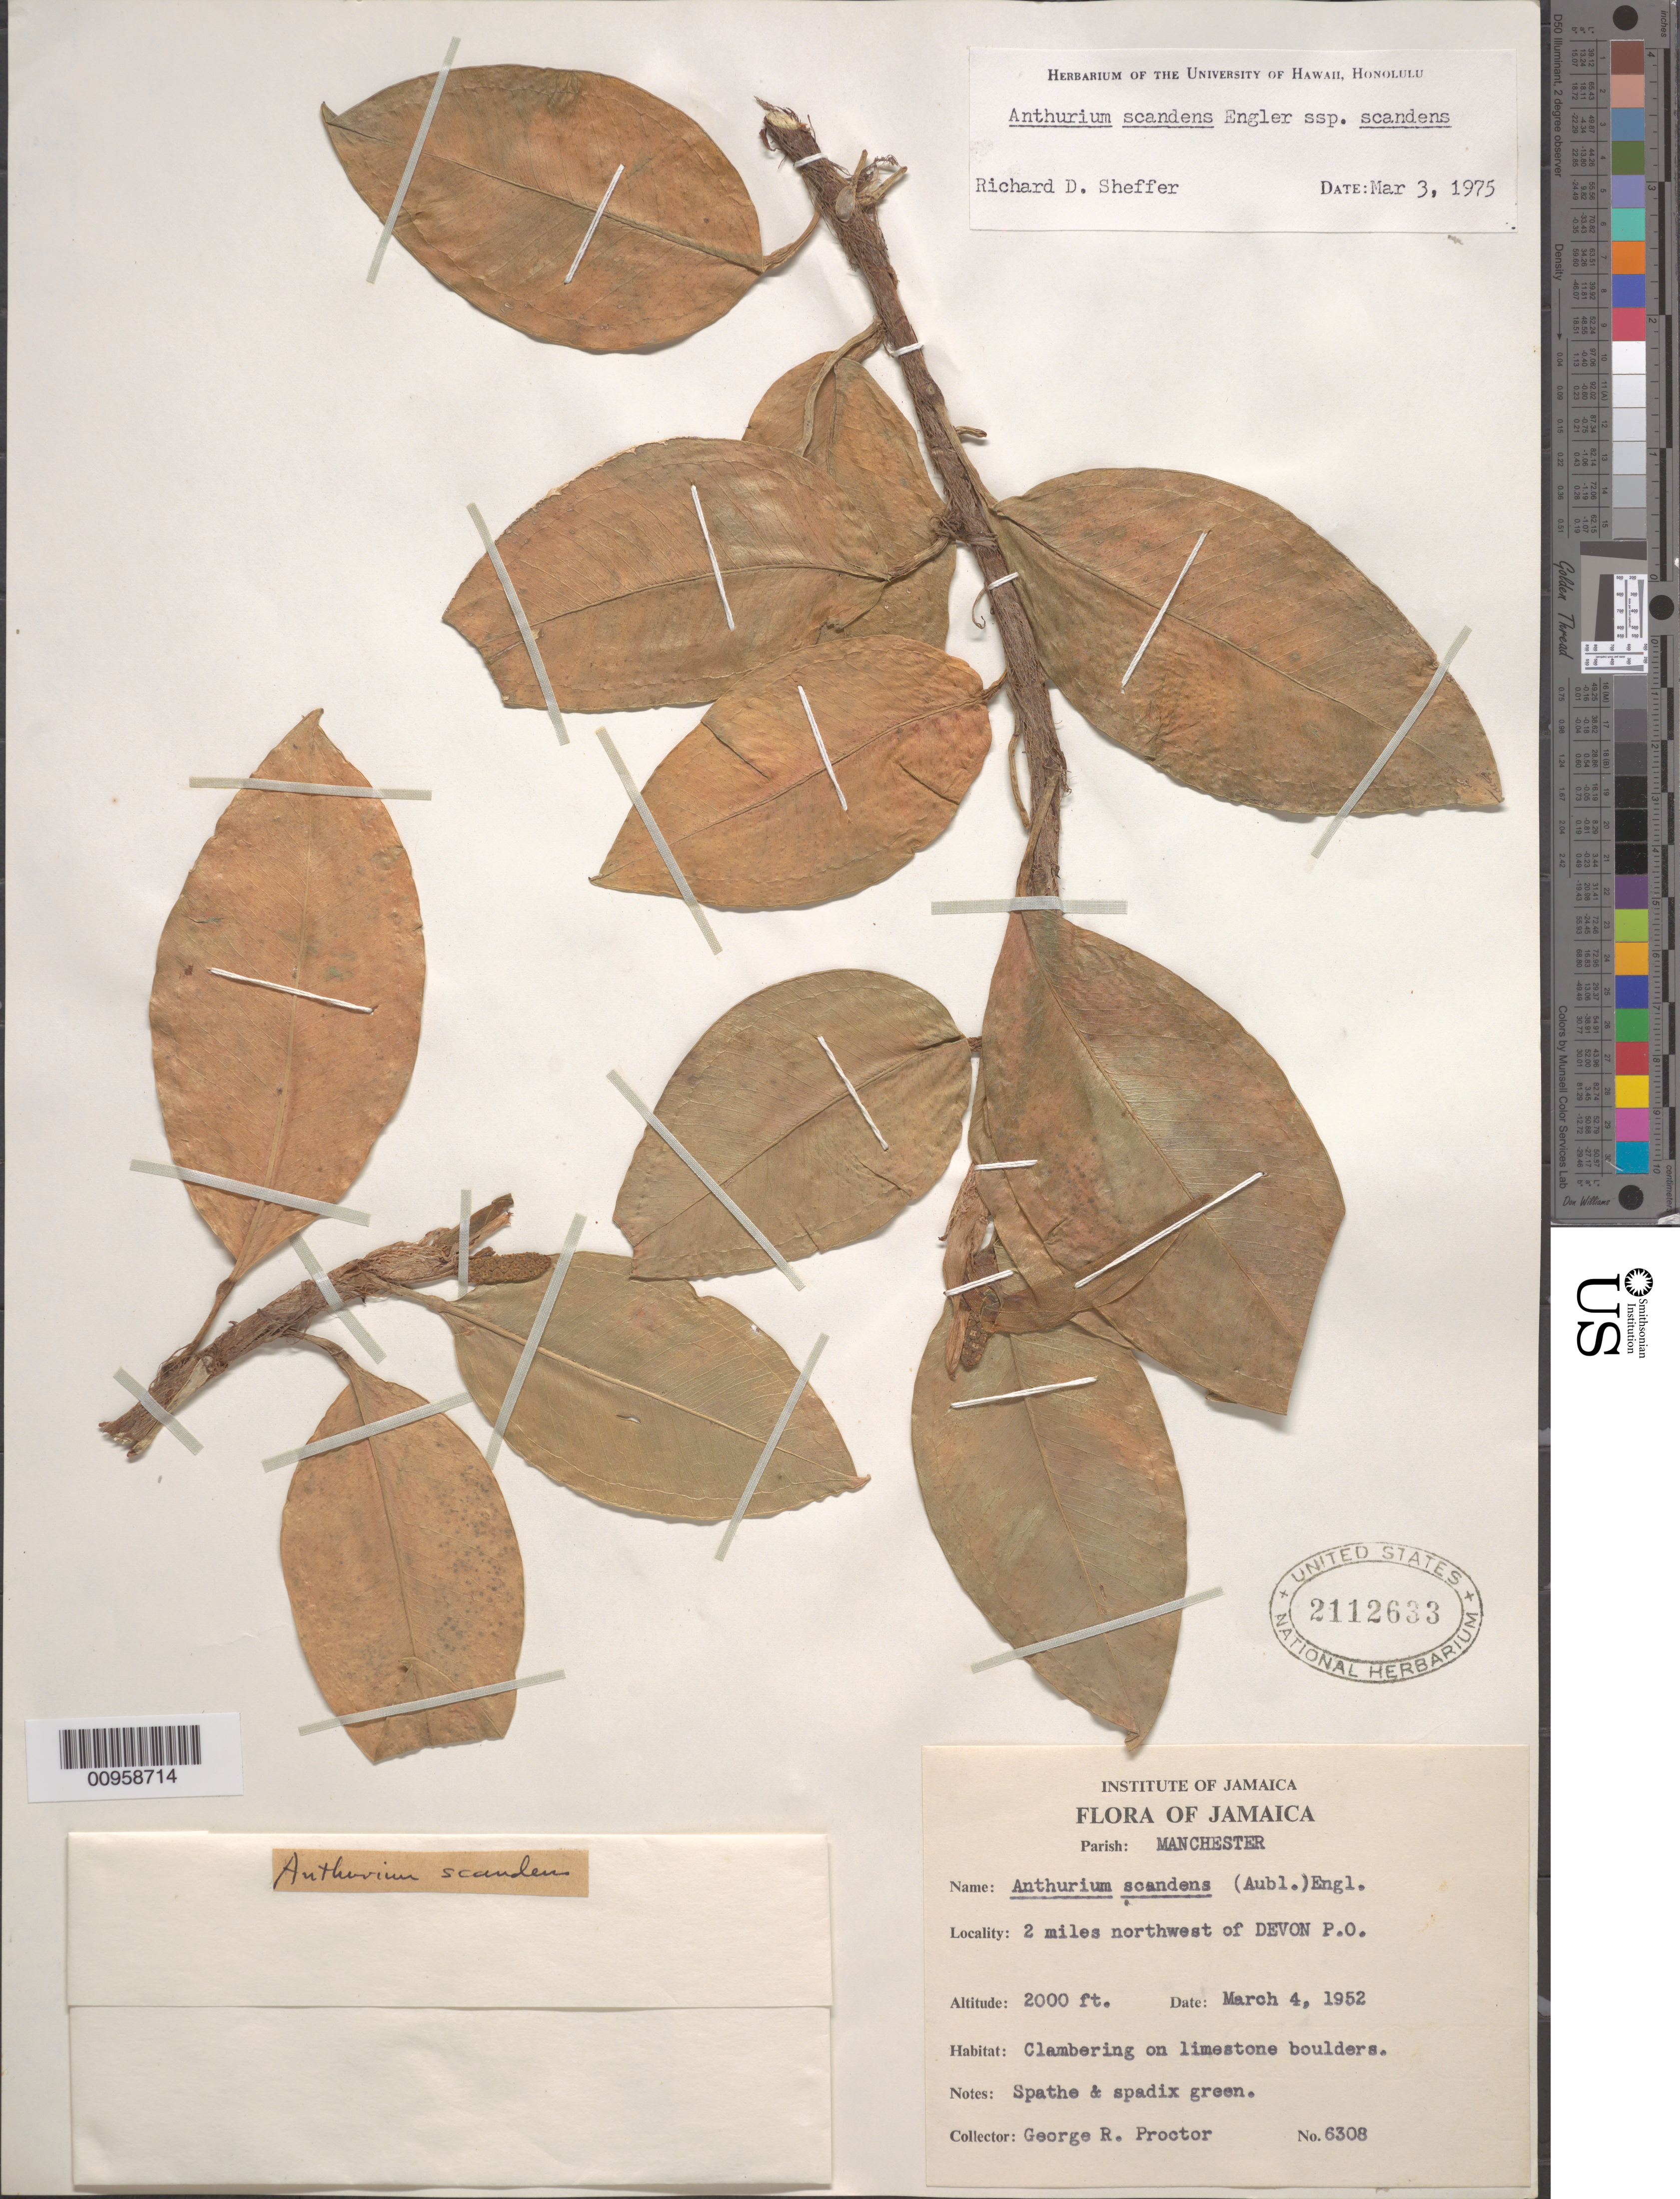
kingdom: Plantae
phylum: Tracheophyta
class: Liliopsida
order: Alismatales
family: Araceae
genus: Anthurium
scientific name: Anthurium scandens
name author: (Aubl.) Engl.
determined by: Sheffer, R. D.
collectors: G. R. Proctor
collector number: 6308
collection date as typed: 04 Mar 1952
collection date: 1952-03-04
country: Jamaica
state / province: Manchester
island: Jamaica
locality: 2 miles northwest of Devon P.O.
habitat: Clambering on limestone boulders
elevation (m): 610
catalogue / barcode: US 2112633